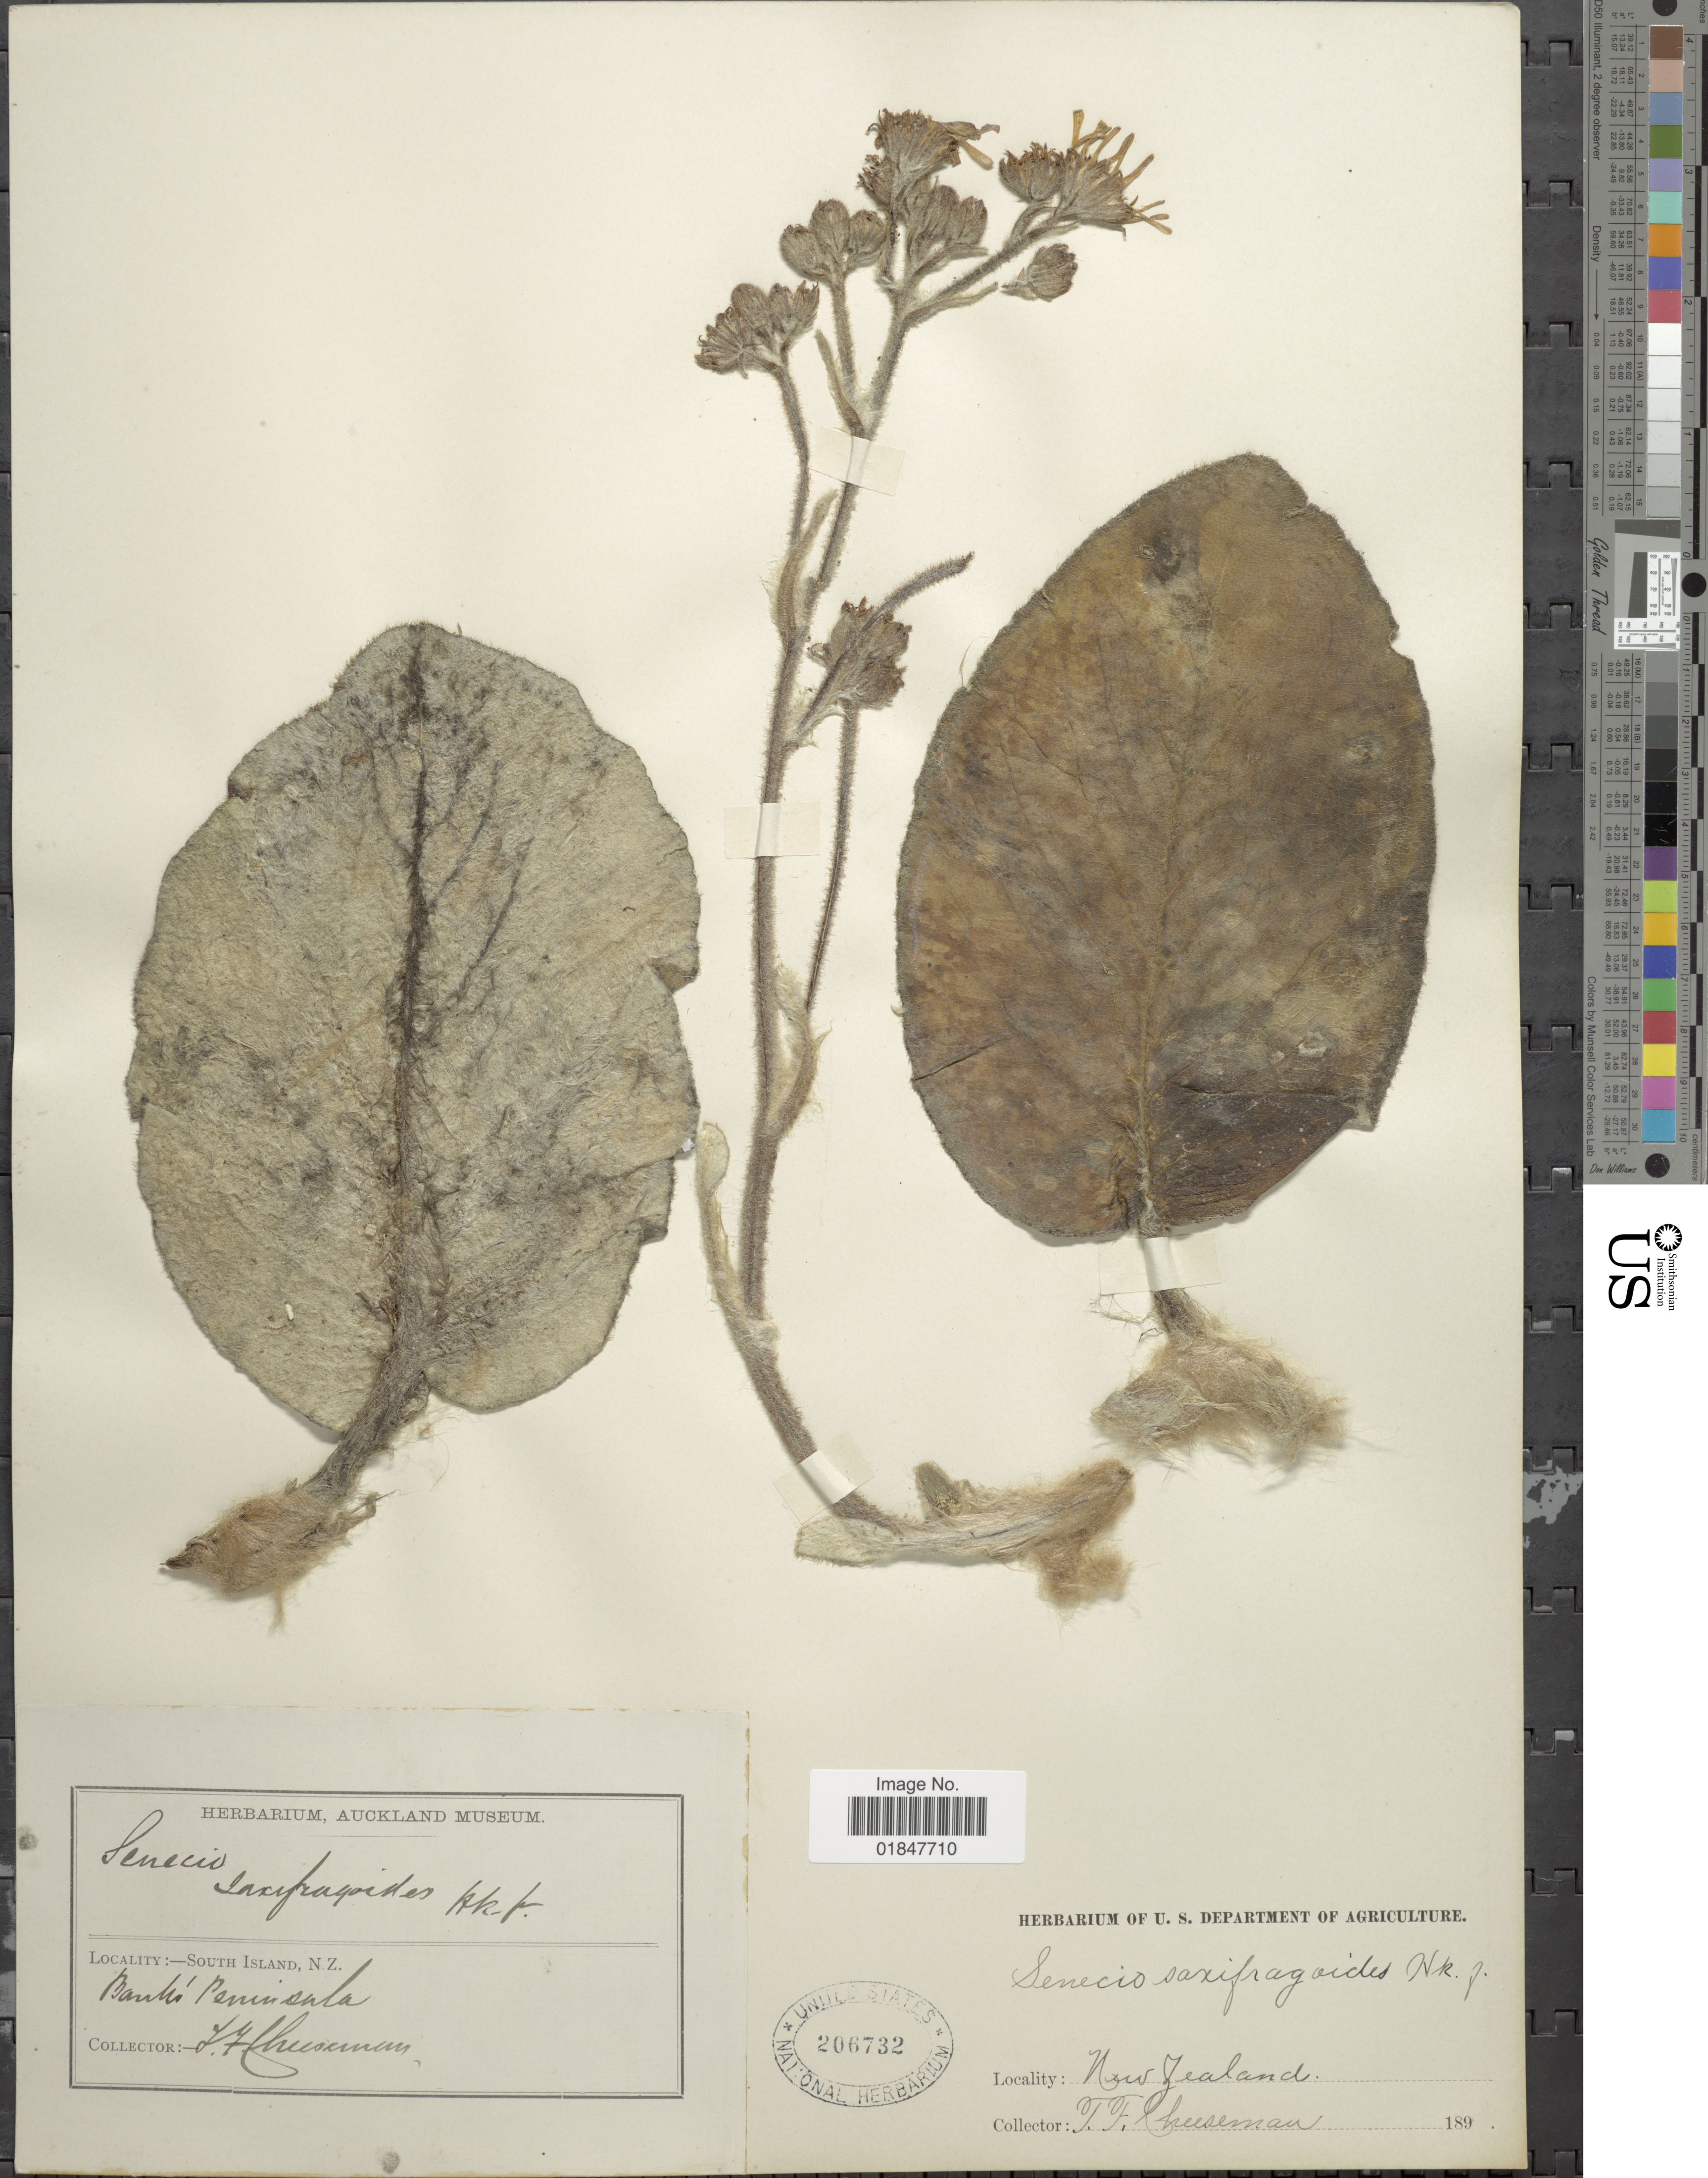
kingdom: Plantae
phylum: Tracheophyta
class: Magnoliopsida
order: Asterales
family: Asteraceae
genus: Brachyglottis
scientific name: Brachyglottis lagopus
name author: (Raoul) B. Nord.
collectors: T. F. Cheeseman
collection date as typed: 189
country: New Zealand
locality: South Island, Banks Peninsula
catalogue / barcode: US 206732